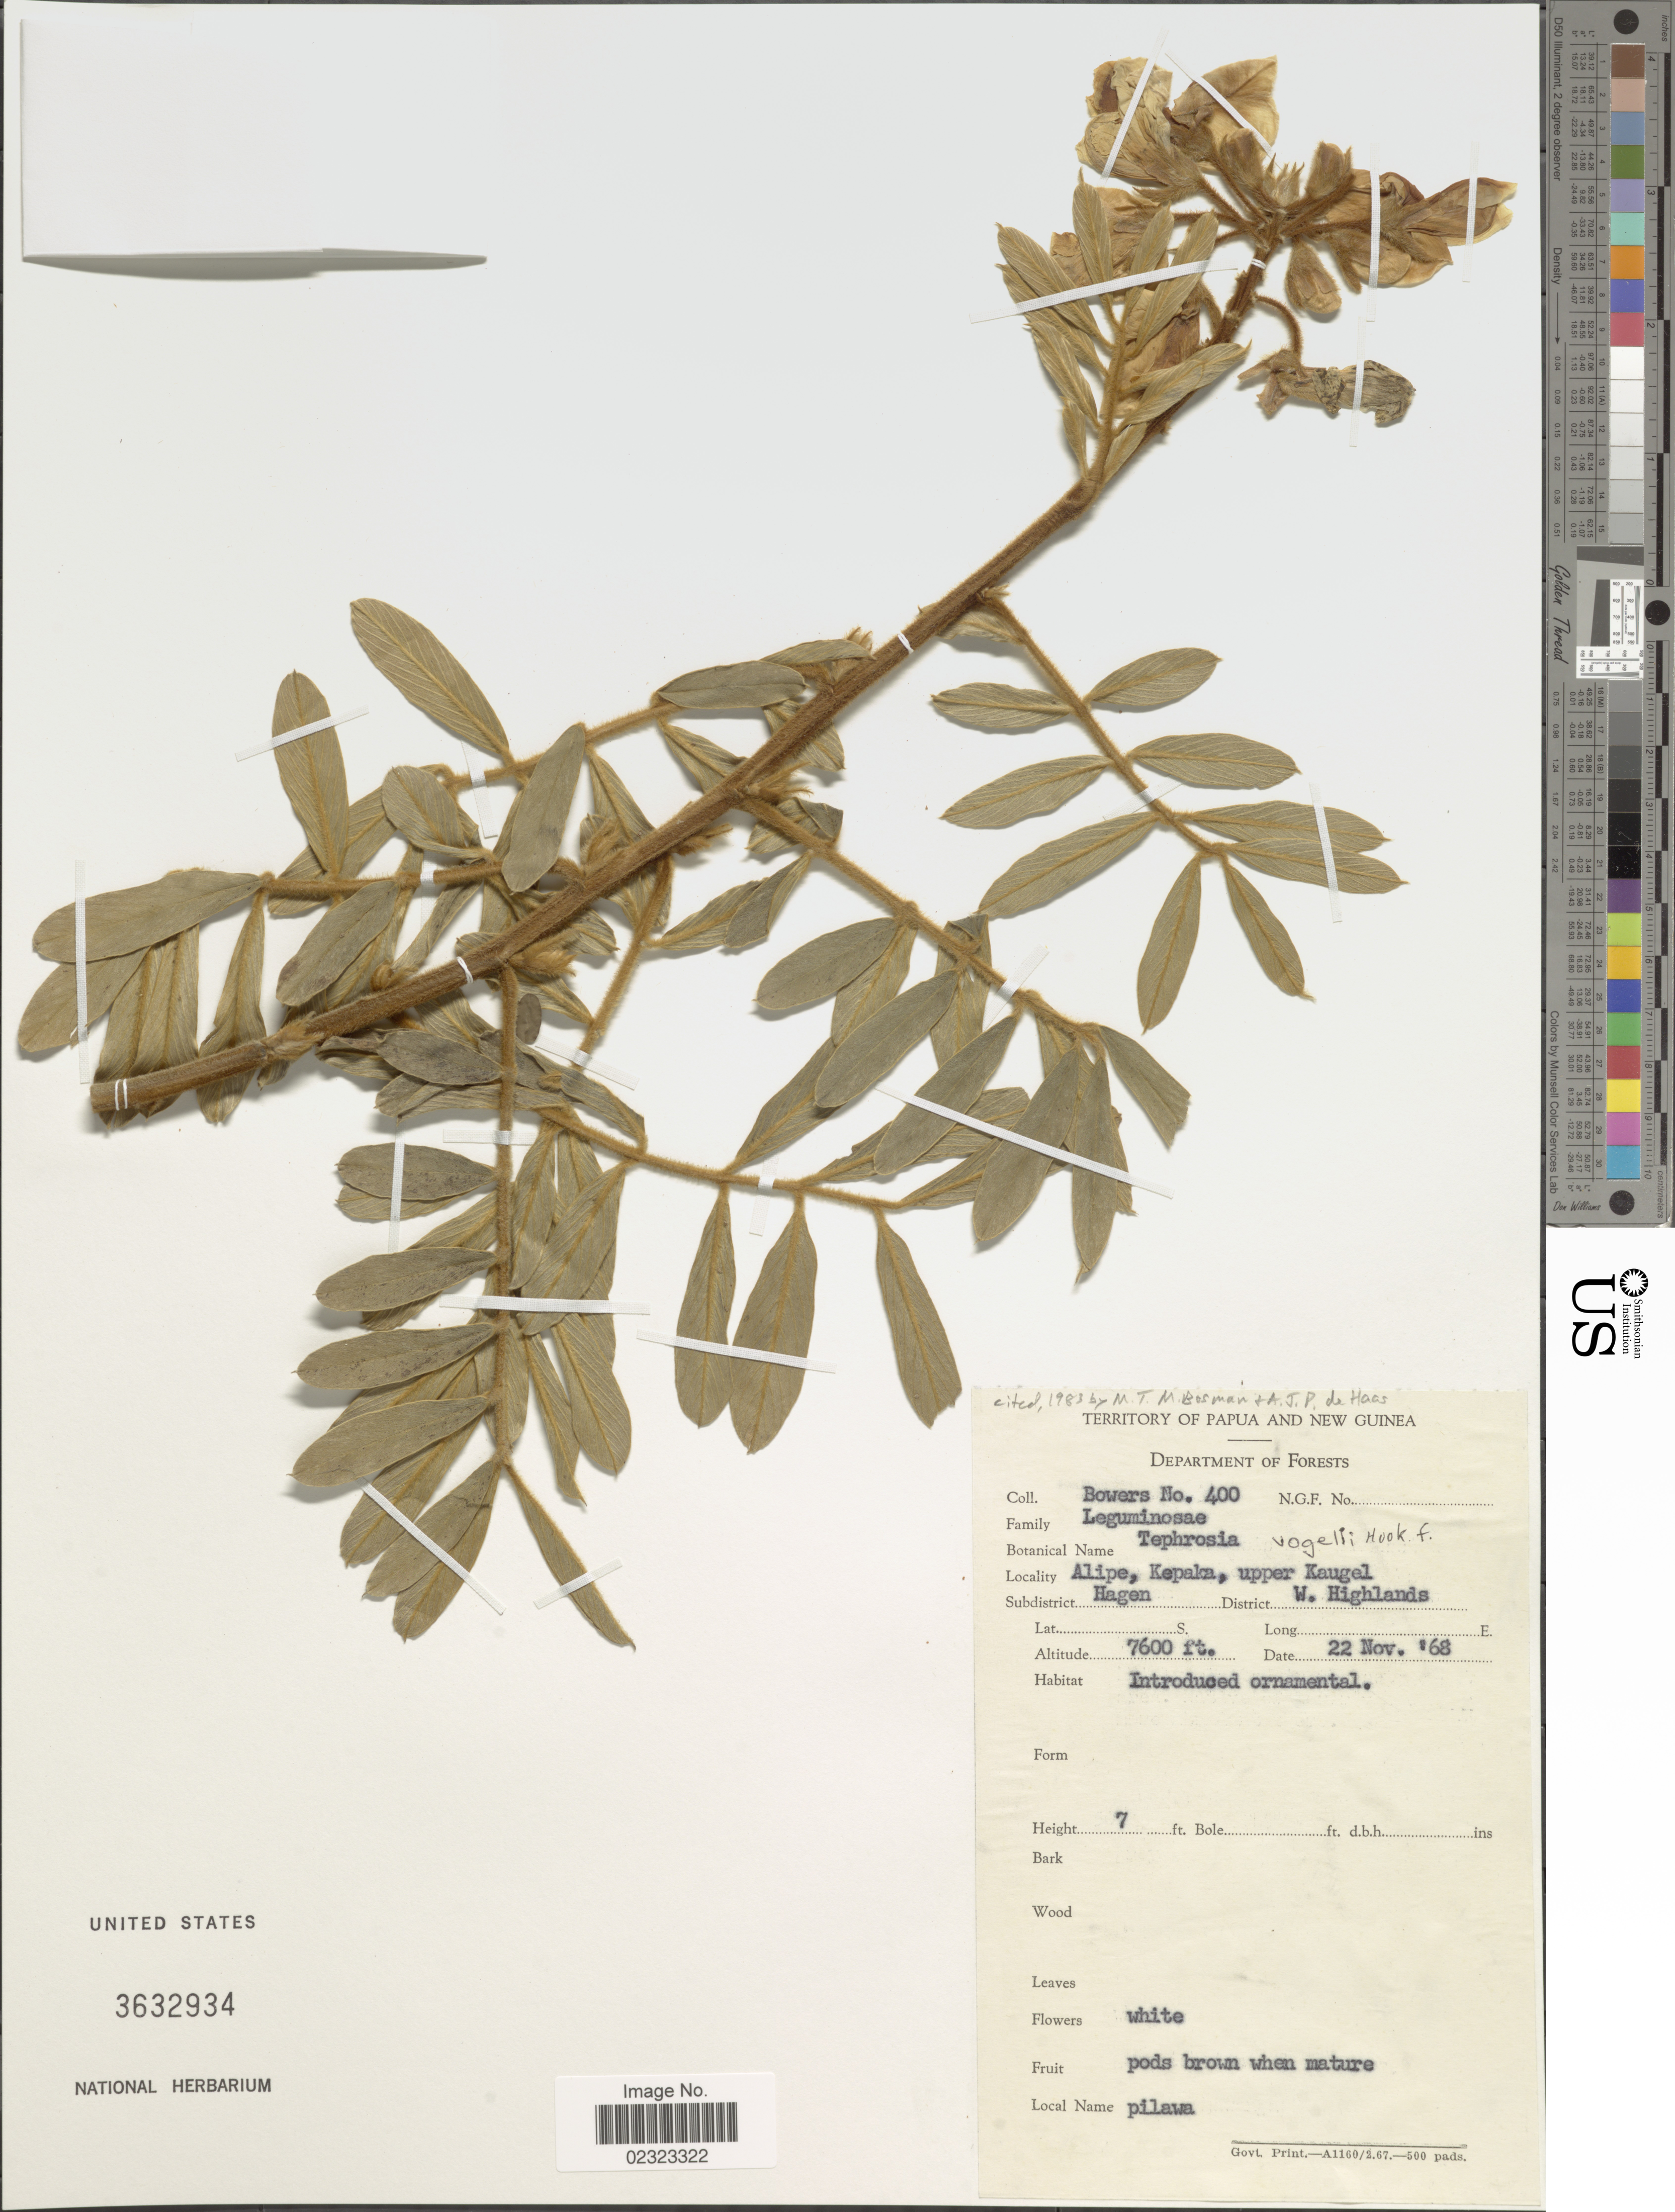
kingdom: Plantae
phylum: Tracheophyta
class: Magnoliopsida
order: Fabales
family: Fabaceae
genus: Tephrosia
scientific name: Tephrosia vogelii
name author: Hook. f.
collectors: -. Bowers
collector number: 400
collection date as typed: Transcribed d/m/y: 22/11/68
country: Papua New Guinea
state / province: Western Highlands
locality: Alipe, Kepaka, upper Kaugel, Subdistrict Hagen.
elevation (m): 2316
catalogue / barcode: US 3632934